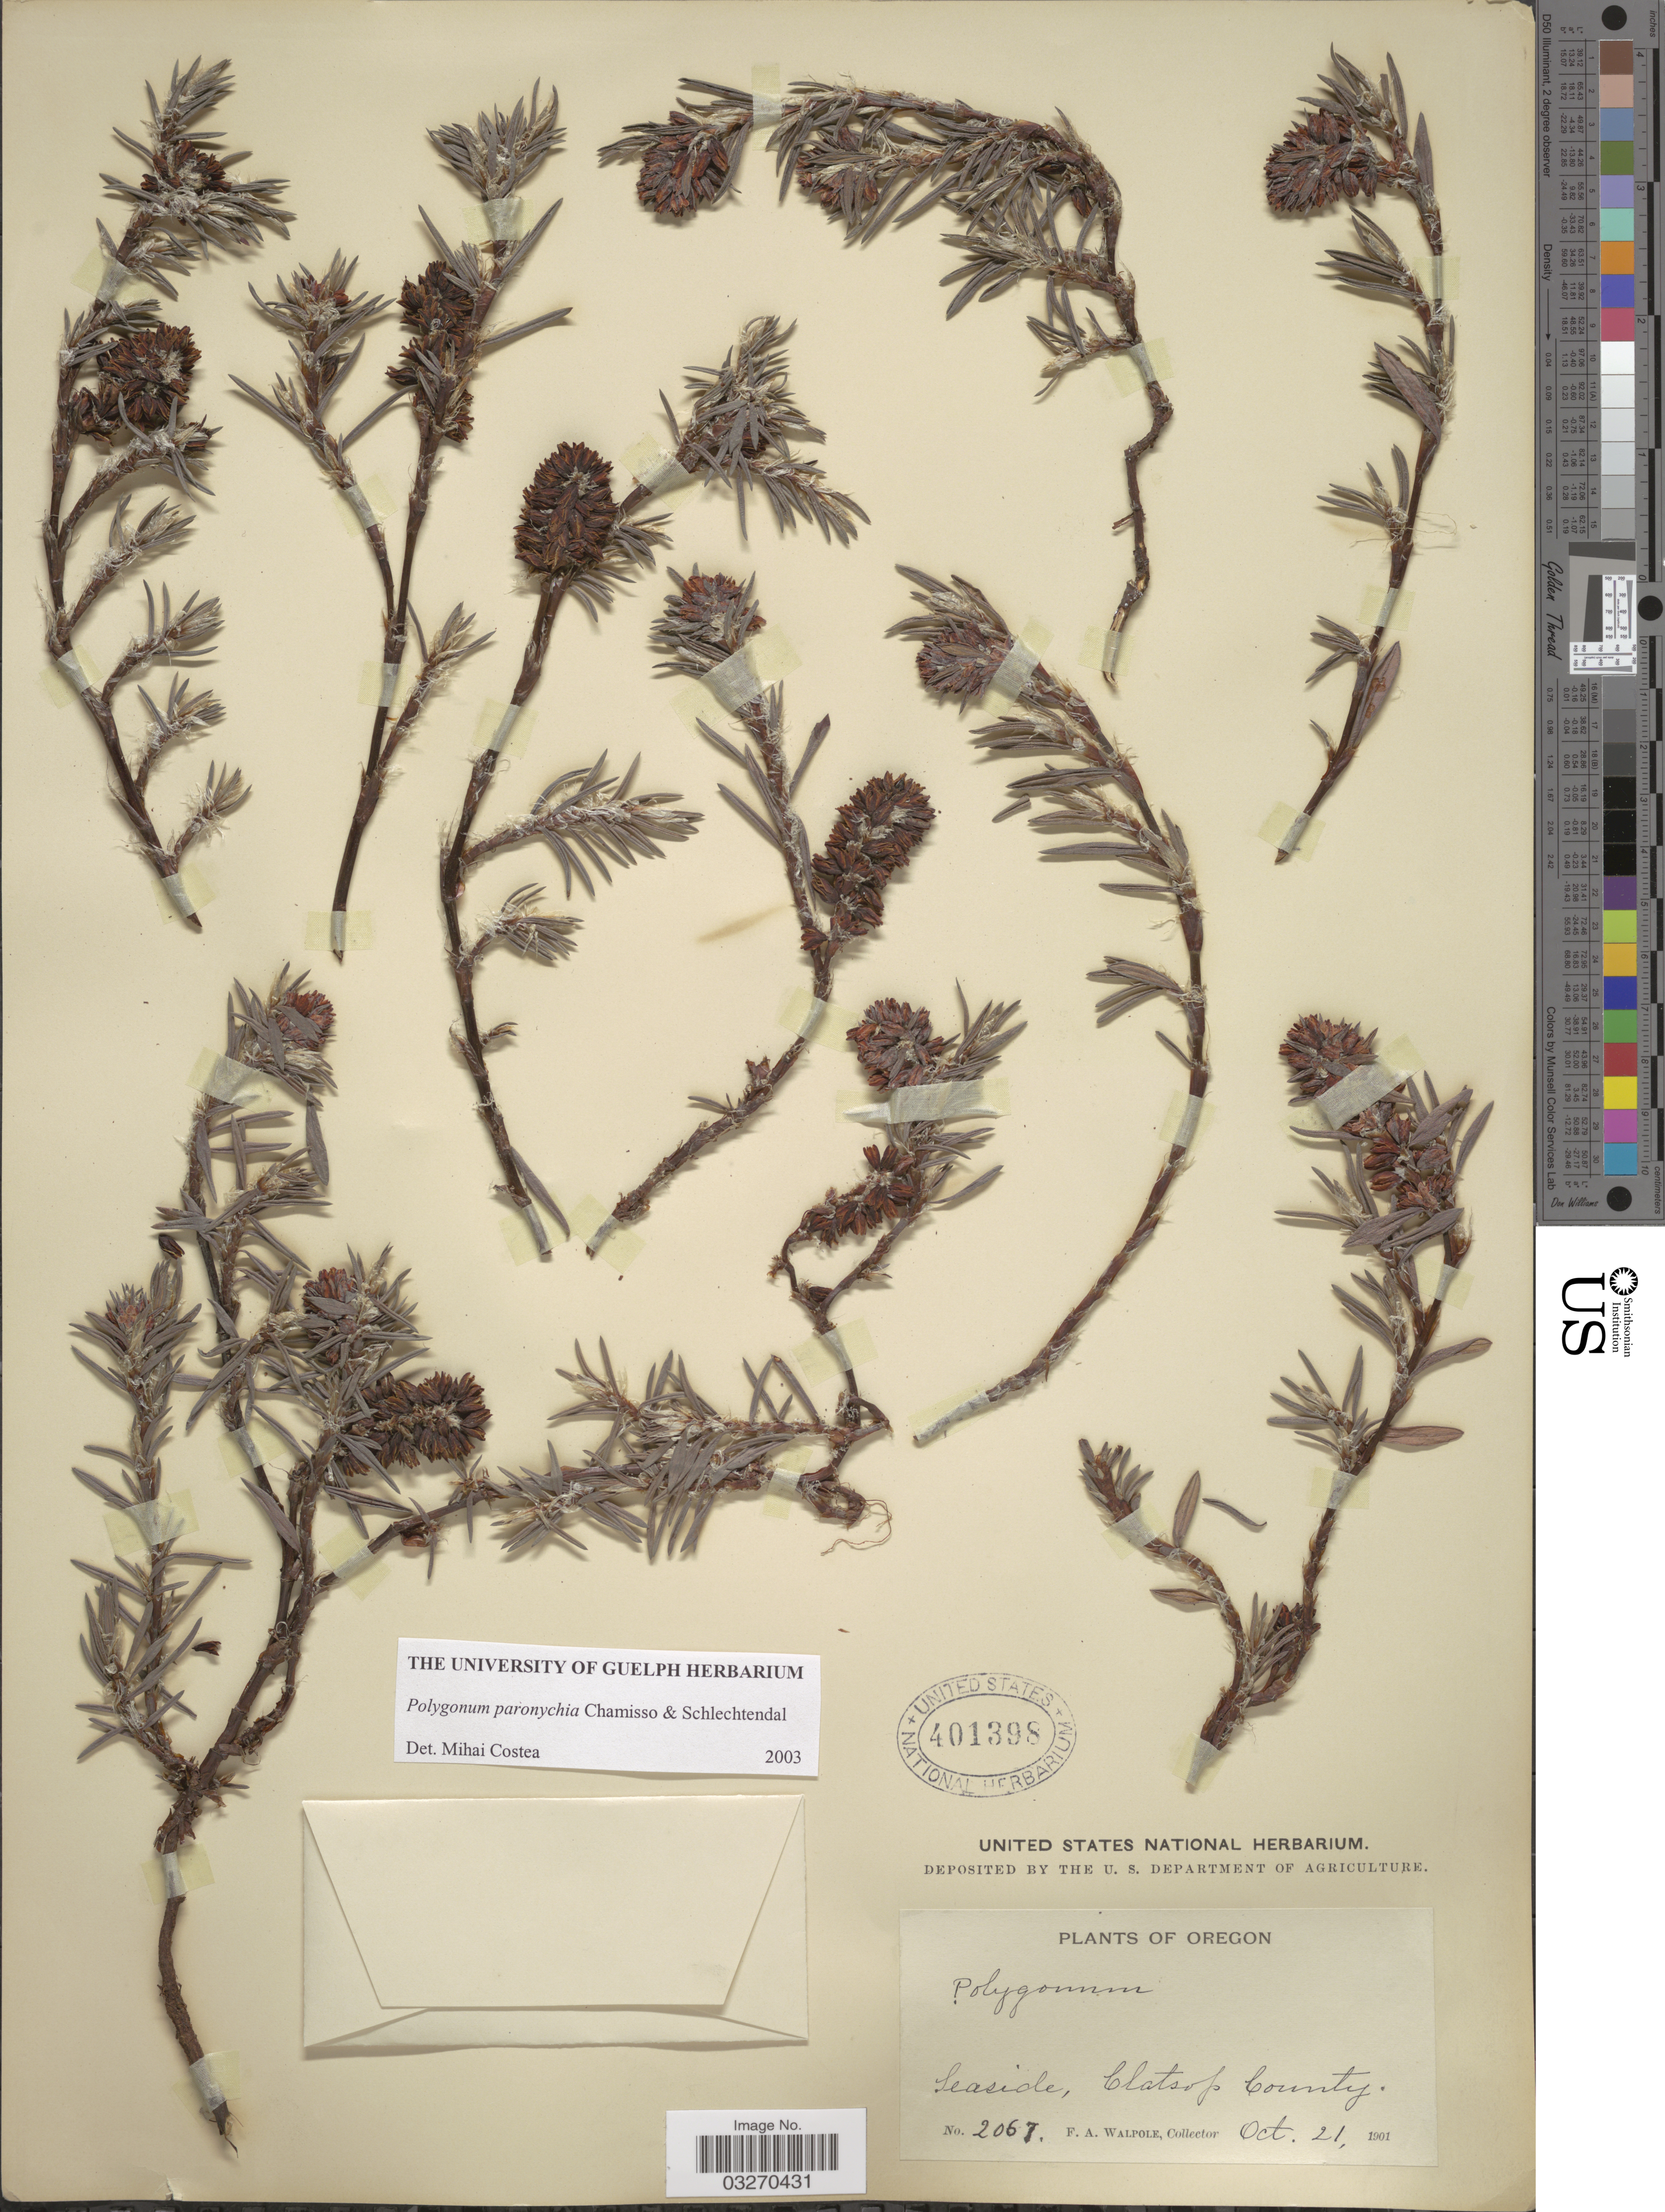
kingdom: Plantae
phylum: Tracheophyta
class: Magnoliopsida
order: Caryophyllales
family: Polygonaceae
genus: Polygonum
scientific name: Polygonum paronychia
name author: Cham. & Schltdl.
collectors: F. Walpole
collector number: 2067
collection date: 1901-10-21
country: United States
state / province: Oregon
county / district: Clatsop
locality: Seaside, Clatsop County.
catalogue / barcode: US 401398